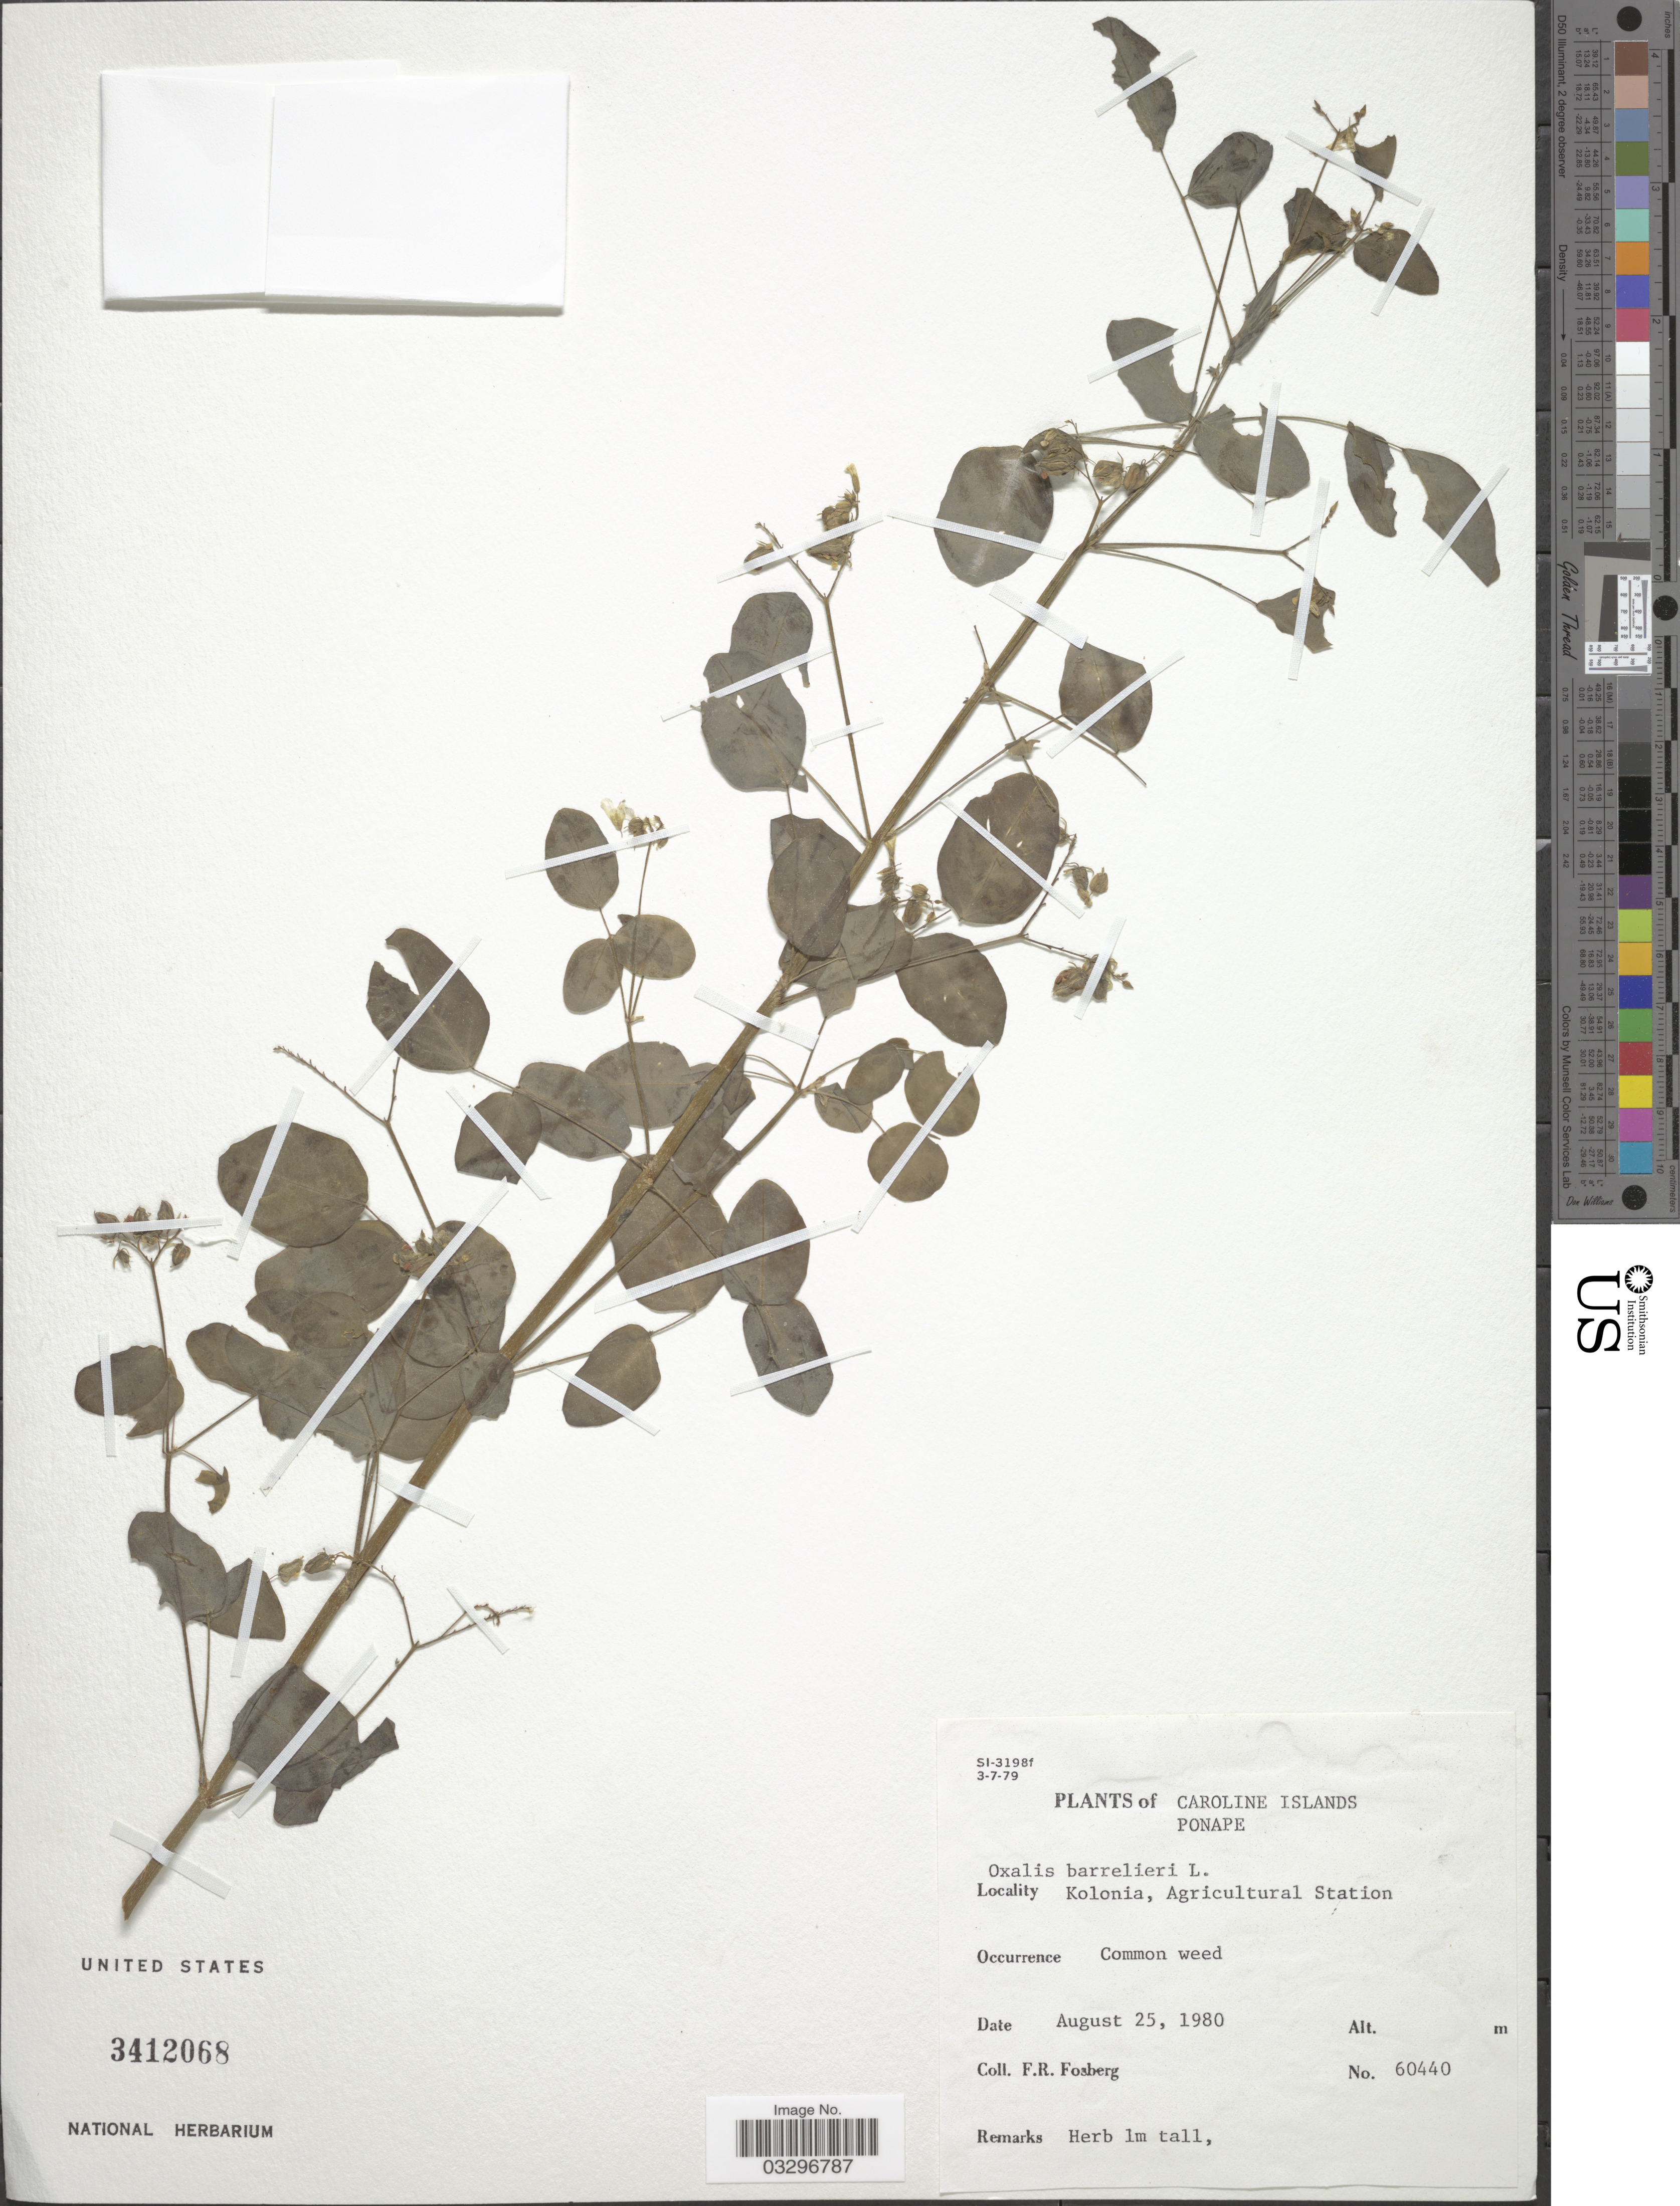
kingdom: Plantae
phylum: Tracheophyta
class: Magnoliopsida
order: Oxalidales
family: Oxalidaceae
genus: Oxalis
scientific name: Oxalis barrelieri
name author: L.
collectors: F. R. Fosberg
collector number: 60440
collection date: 1980-08-25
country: Micronesia, Federated States of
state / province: Pohnpei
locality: The Caroline Islands, Ponape, Kolonia, Agricultural Station.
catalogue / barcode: US 3412068